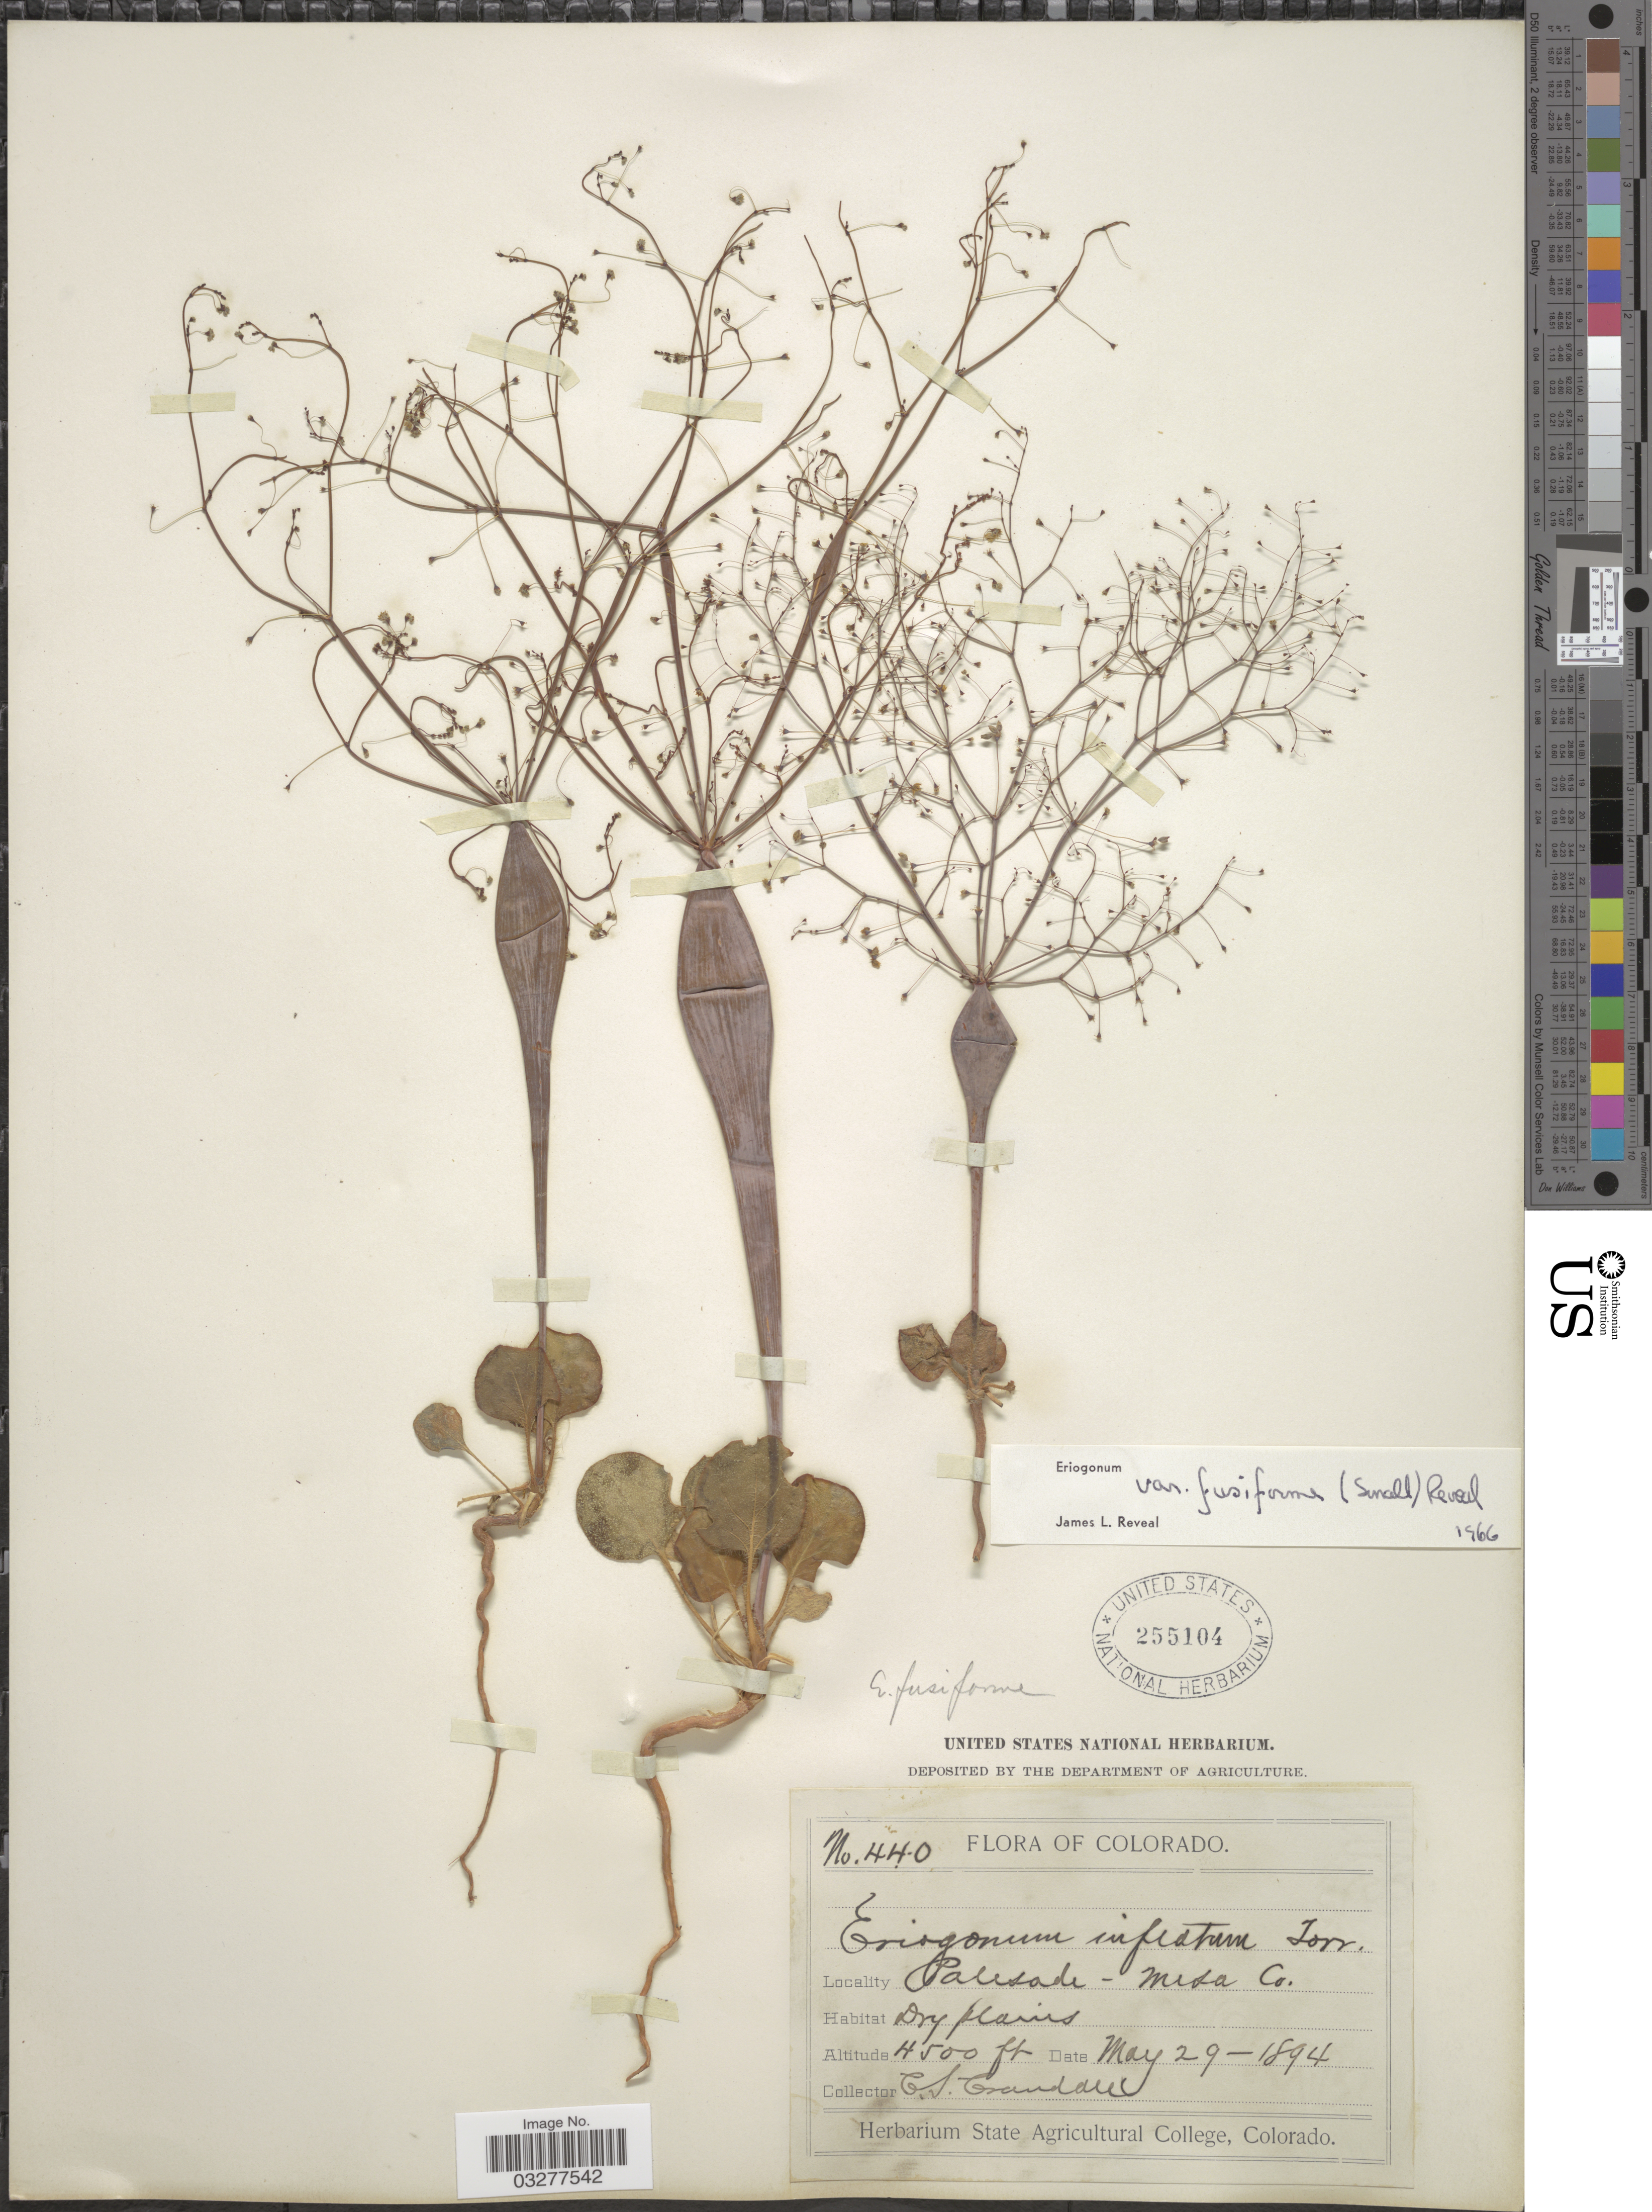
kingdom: Plantae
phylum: Tracheophyta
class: Magnoliopsida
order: Caryophyllales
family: Polygonaceae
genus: Eriogonum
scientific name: Eriogonum inflatum var. fusiforme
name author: (Small) Reveal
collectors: C. Crandall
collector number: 440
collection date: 1894-05-29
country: United States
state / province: Colorado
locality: Palesade - Mesa Co.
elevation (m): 1372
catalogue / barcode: US 255104